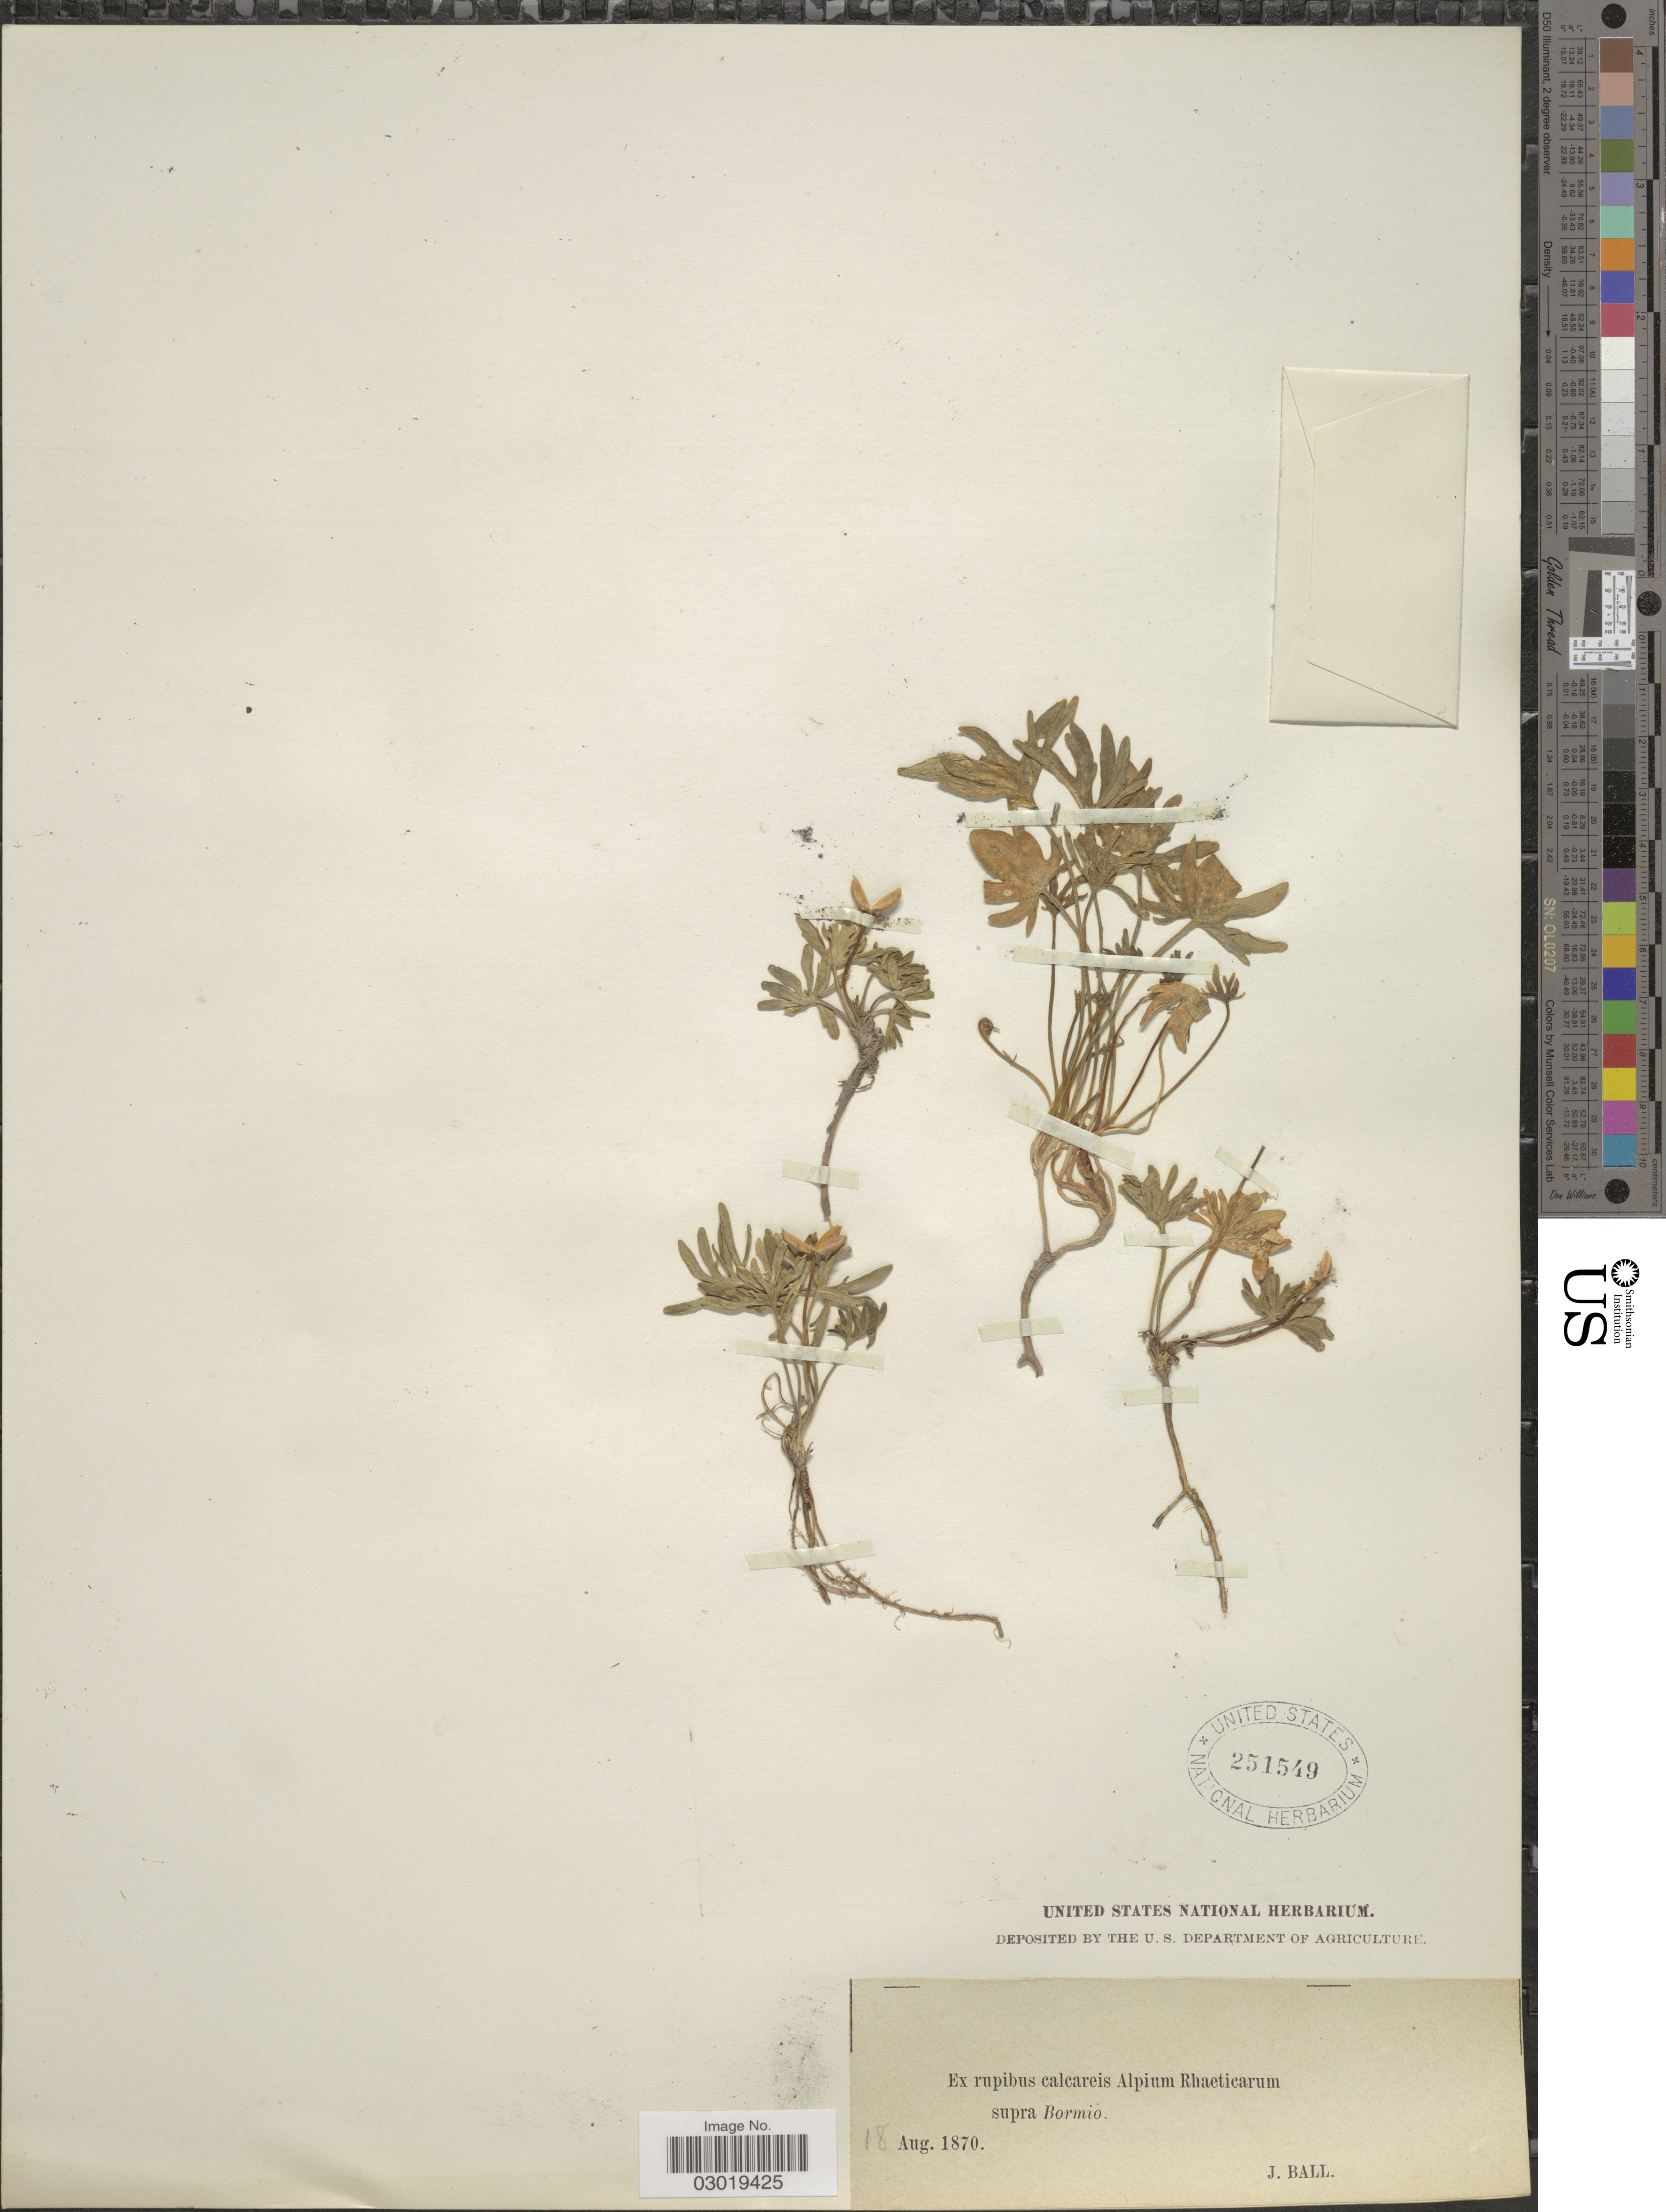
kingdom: Plantae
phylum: Tracheophyta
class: Magnoliopsida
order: Malpighiales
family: Violaceae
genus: Viola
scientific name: Viola sp.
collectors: J. Ball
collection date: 1870-08-18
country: Italy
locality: Ex Regione subalpina Alpium Rhaeticarum supra Bormio.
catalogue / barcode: US 251549